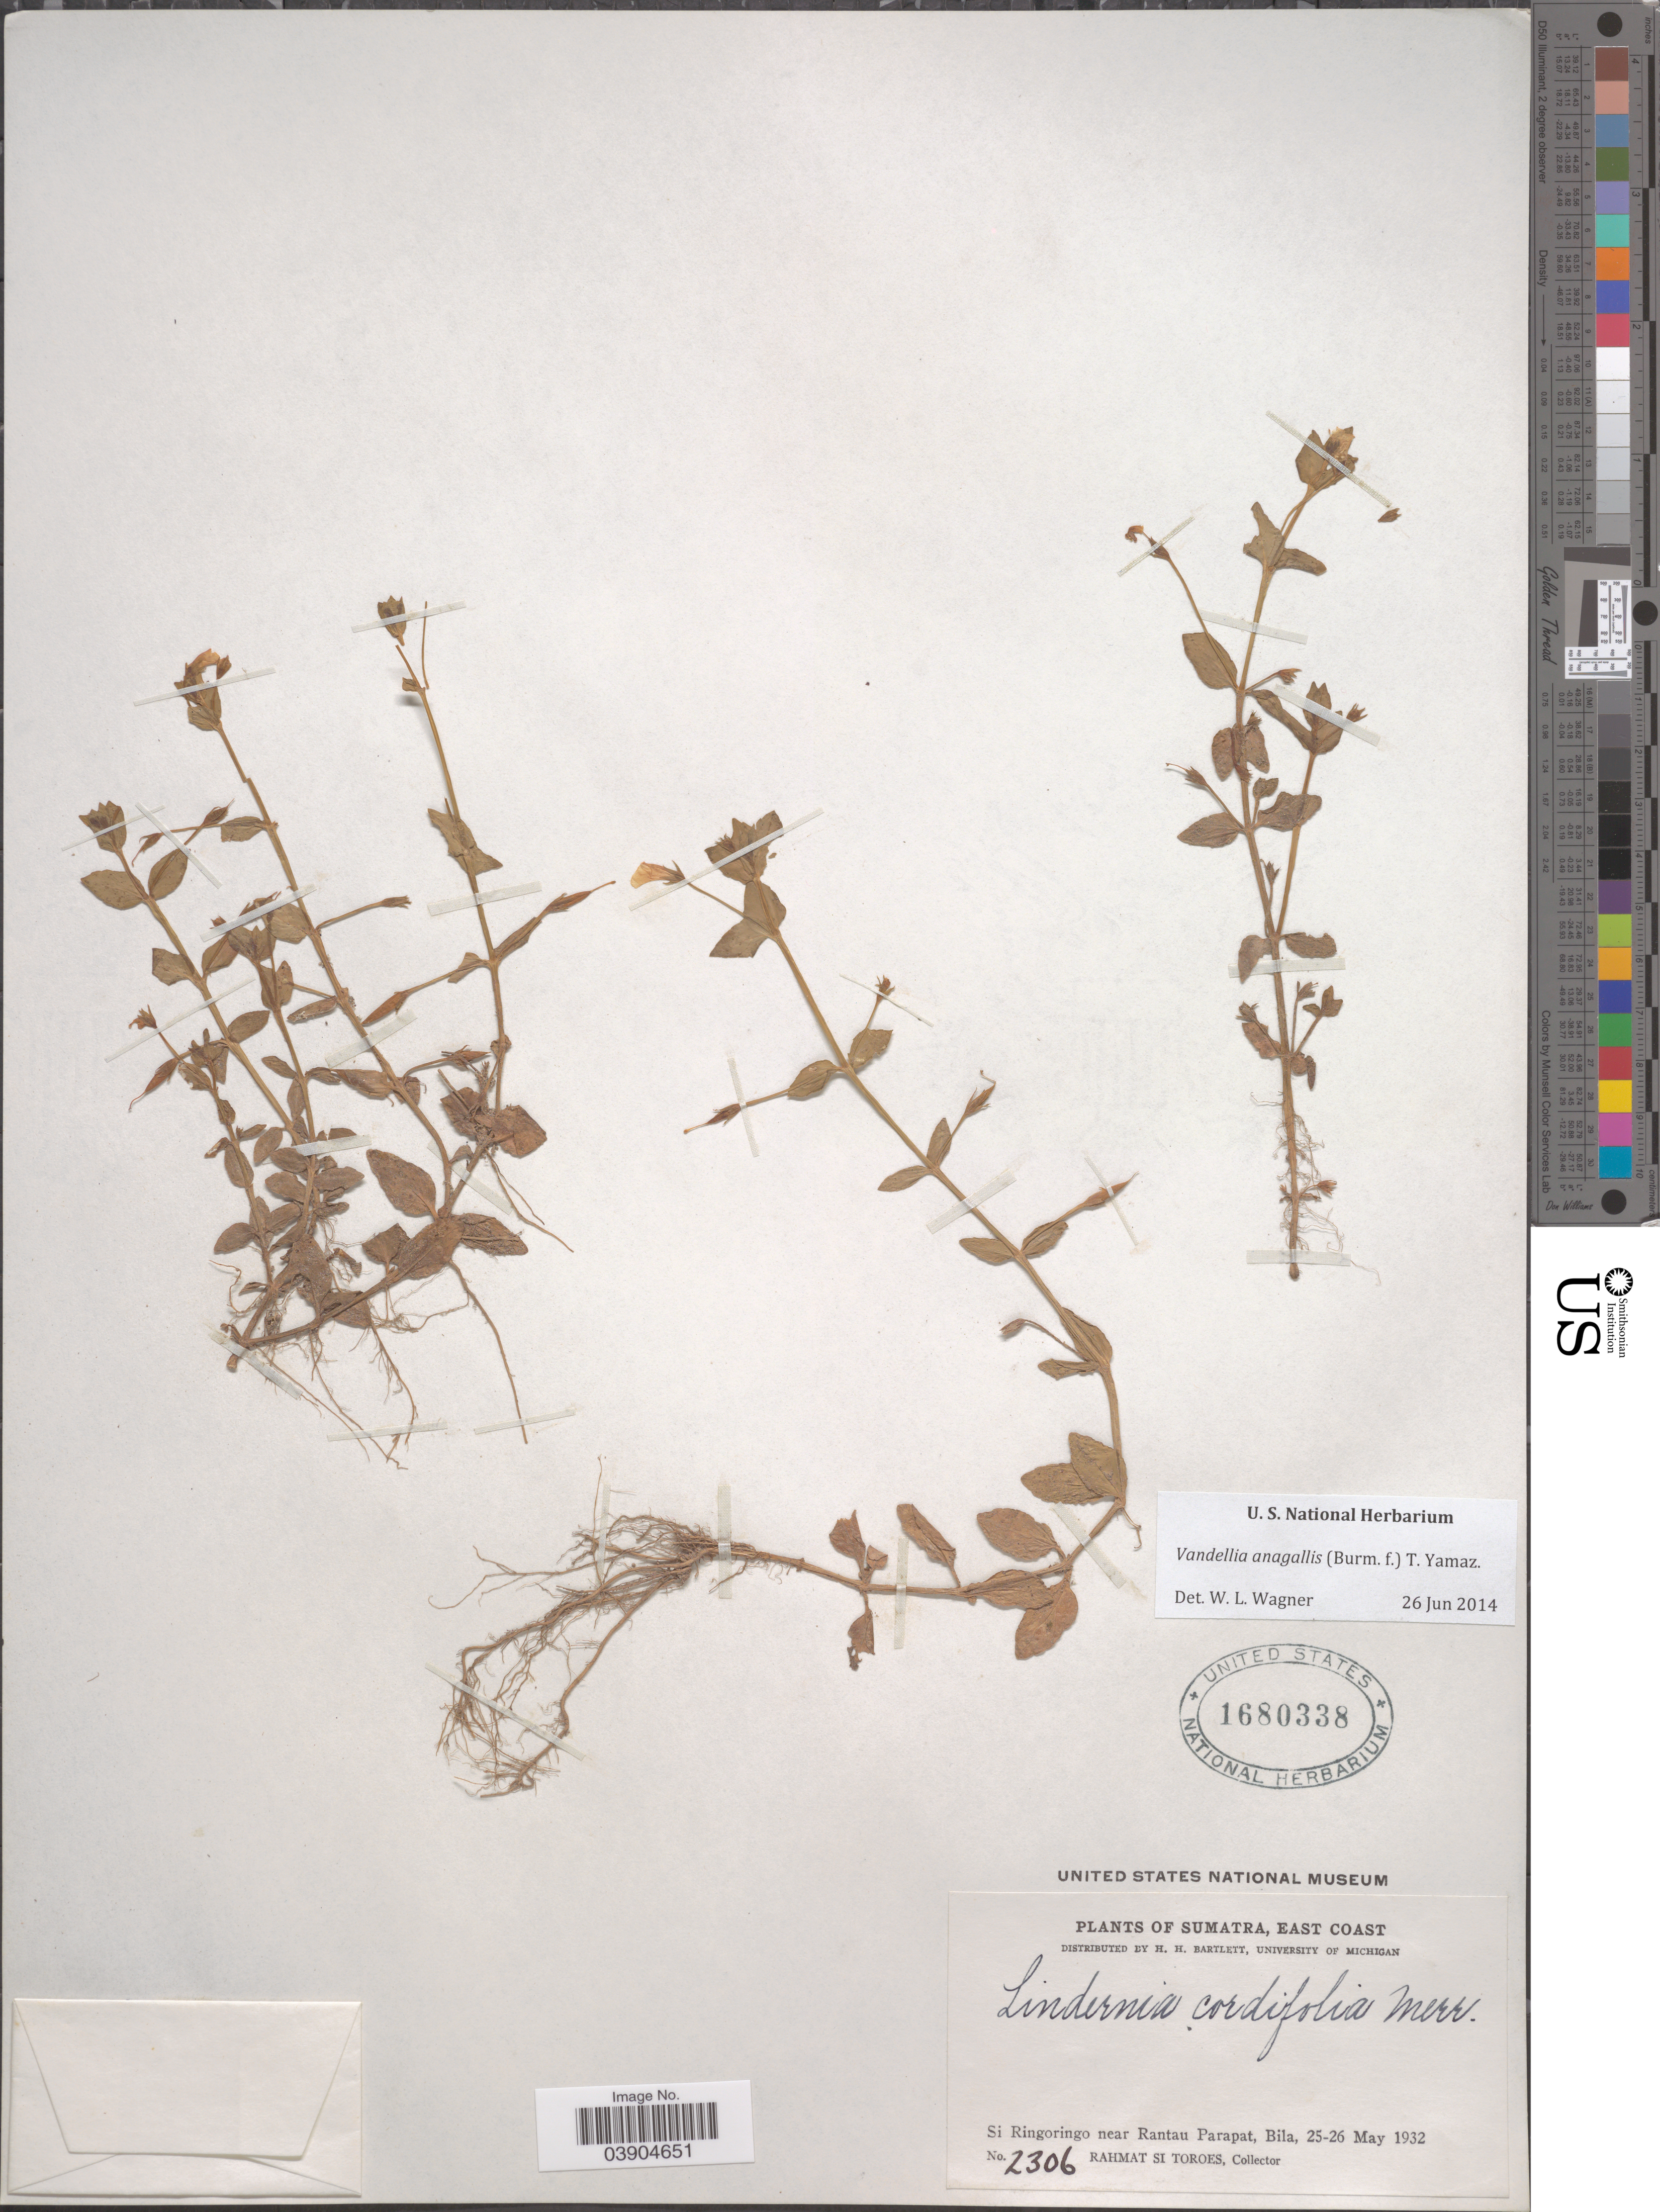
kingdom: Plantae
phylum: Tracheophyta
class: Magnoliopsida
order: Lamiales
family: Linderniaceae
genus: Lindernia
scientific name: Lindernia anagallis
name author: (Burm. f.) Pennell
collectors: Rahmat Si Boeea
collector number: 2306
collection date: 1932-05-25/1932-05-26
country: Indonesia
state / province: Sumatra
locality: East Coast. Si Ringoringo near Rantau Parapat, Bila.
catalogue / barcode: US 1680338